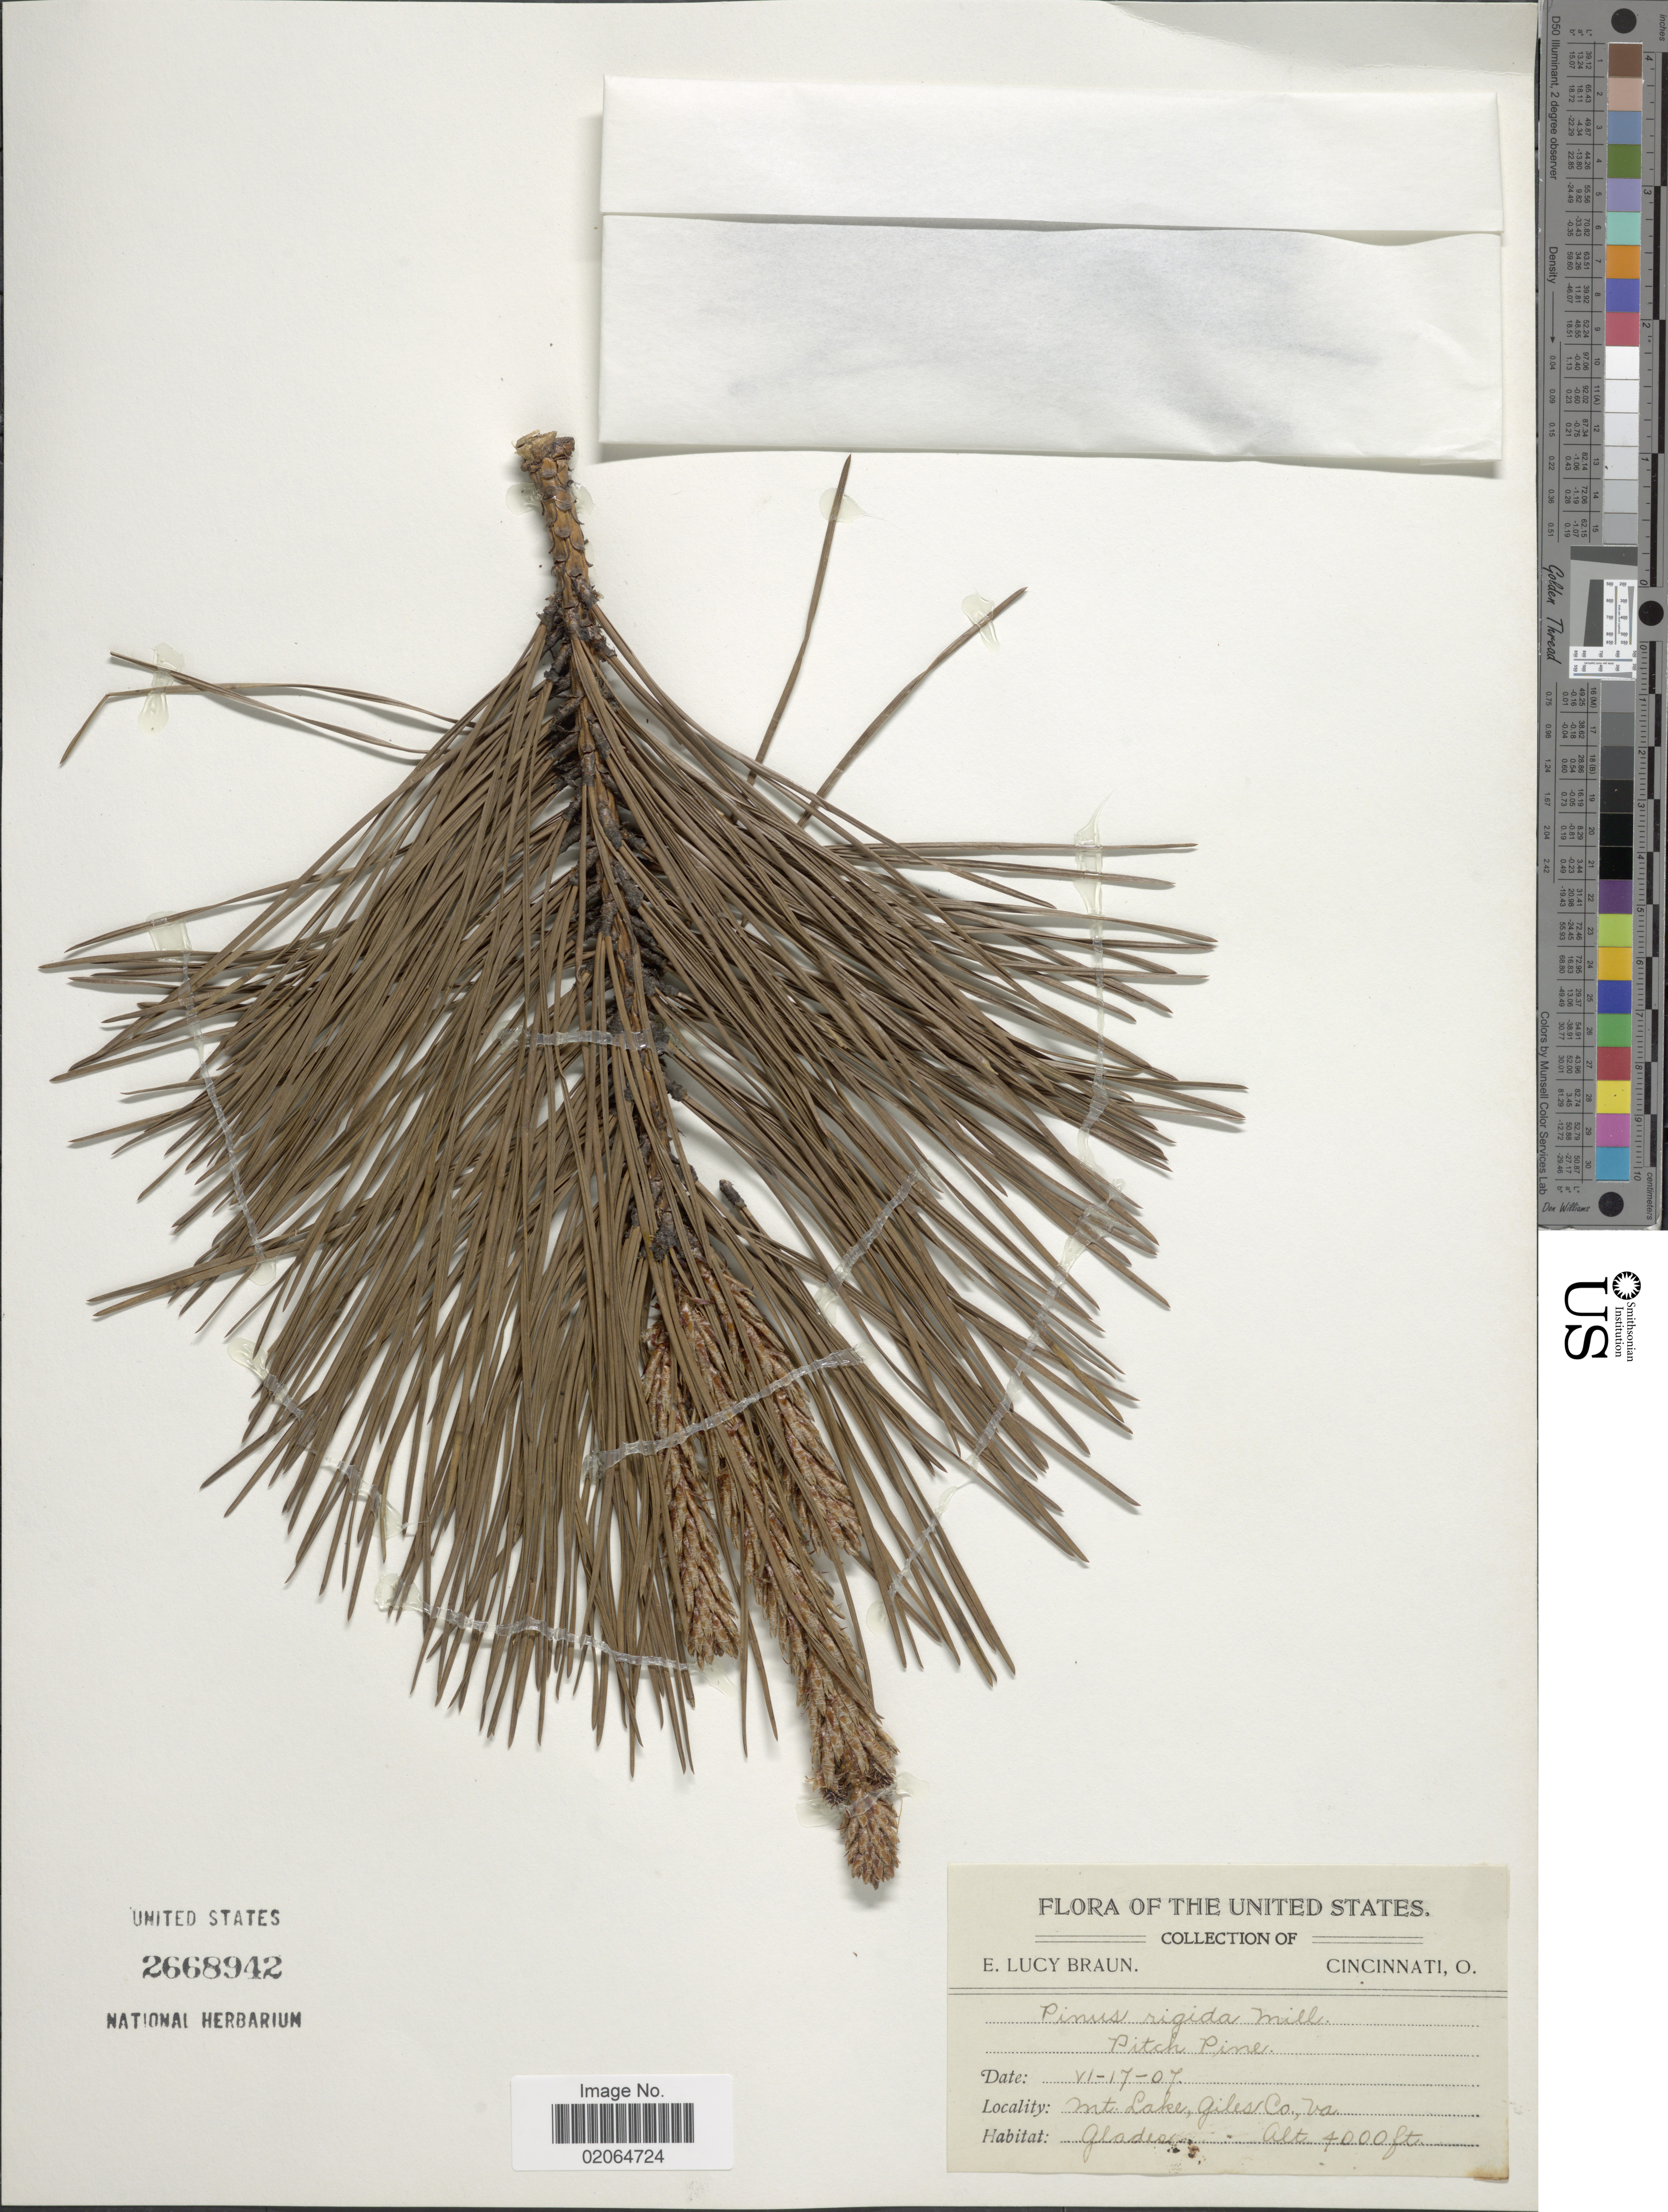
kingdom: Plantae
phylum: Tracheophyta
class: Pinopsida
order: Pinales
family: Pinaceae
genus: Pinus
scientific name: Pinus rigida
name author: Mill.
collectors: E. L. Braun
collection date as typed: Transcribed d/m/y: 17/6/7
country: United States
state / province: Virginia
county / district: Giles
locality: Mt. Lake, Giles Co.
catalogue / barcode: US 2668942